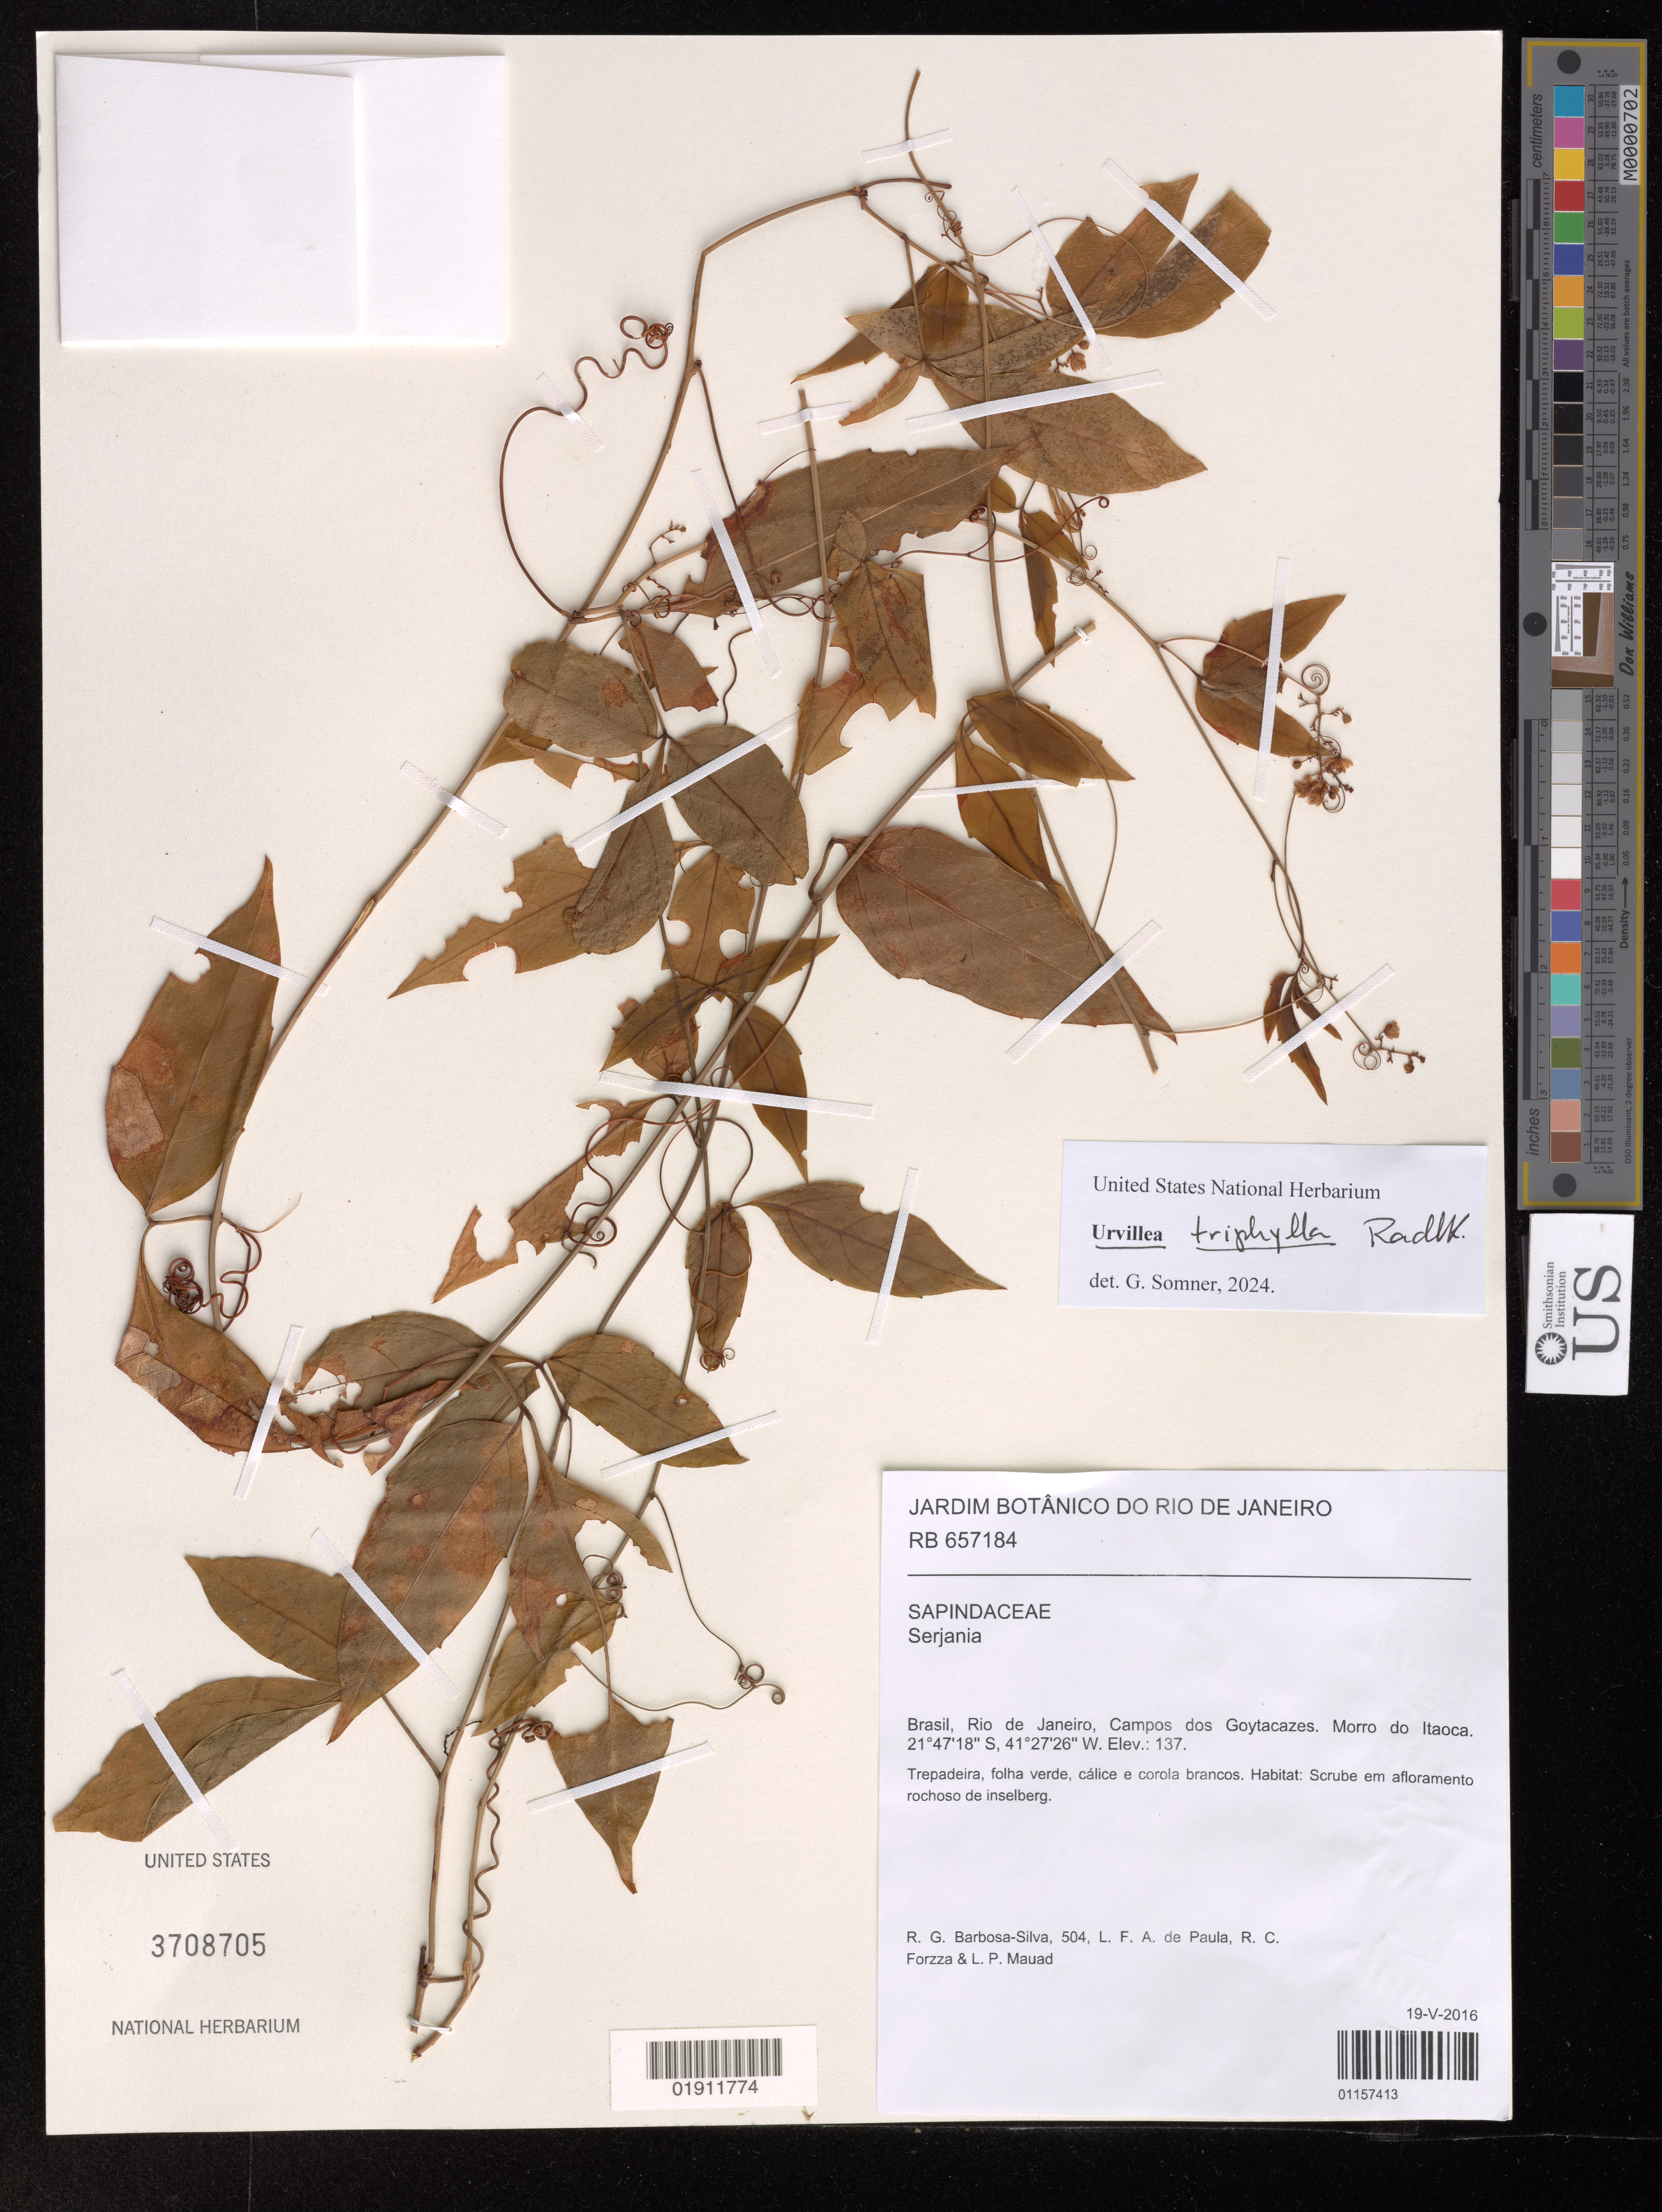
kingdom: Plantae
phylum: Tracheophyta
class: Magnoliopsida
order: Sapindales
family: Sapindaceae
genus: Urvillea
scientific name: Urvillea triphylla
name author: Radlk.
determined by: Somner, G. V.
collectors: R. Barbosa-Silva, L. de Paula, R. C. Forzza & L. Mauad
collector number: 504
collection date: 2016-05-19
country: Brazil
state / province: Rio de Janeiro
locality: Campos dos Goytacazes. Morro do Itaoca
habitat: Scrube em afloramento rochoso de inselberg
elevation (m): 137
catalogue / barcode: US 3708705